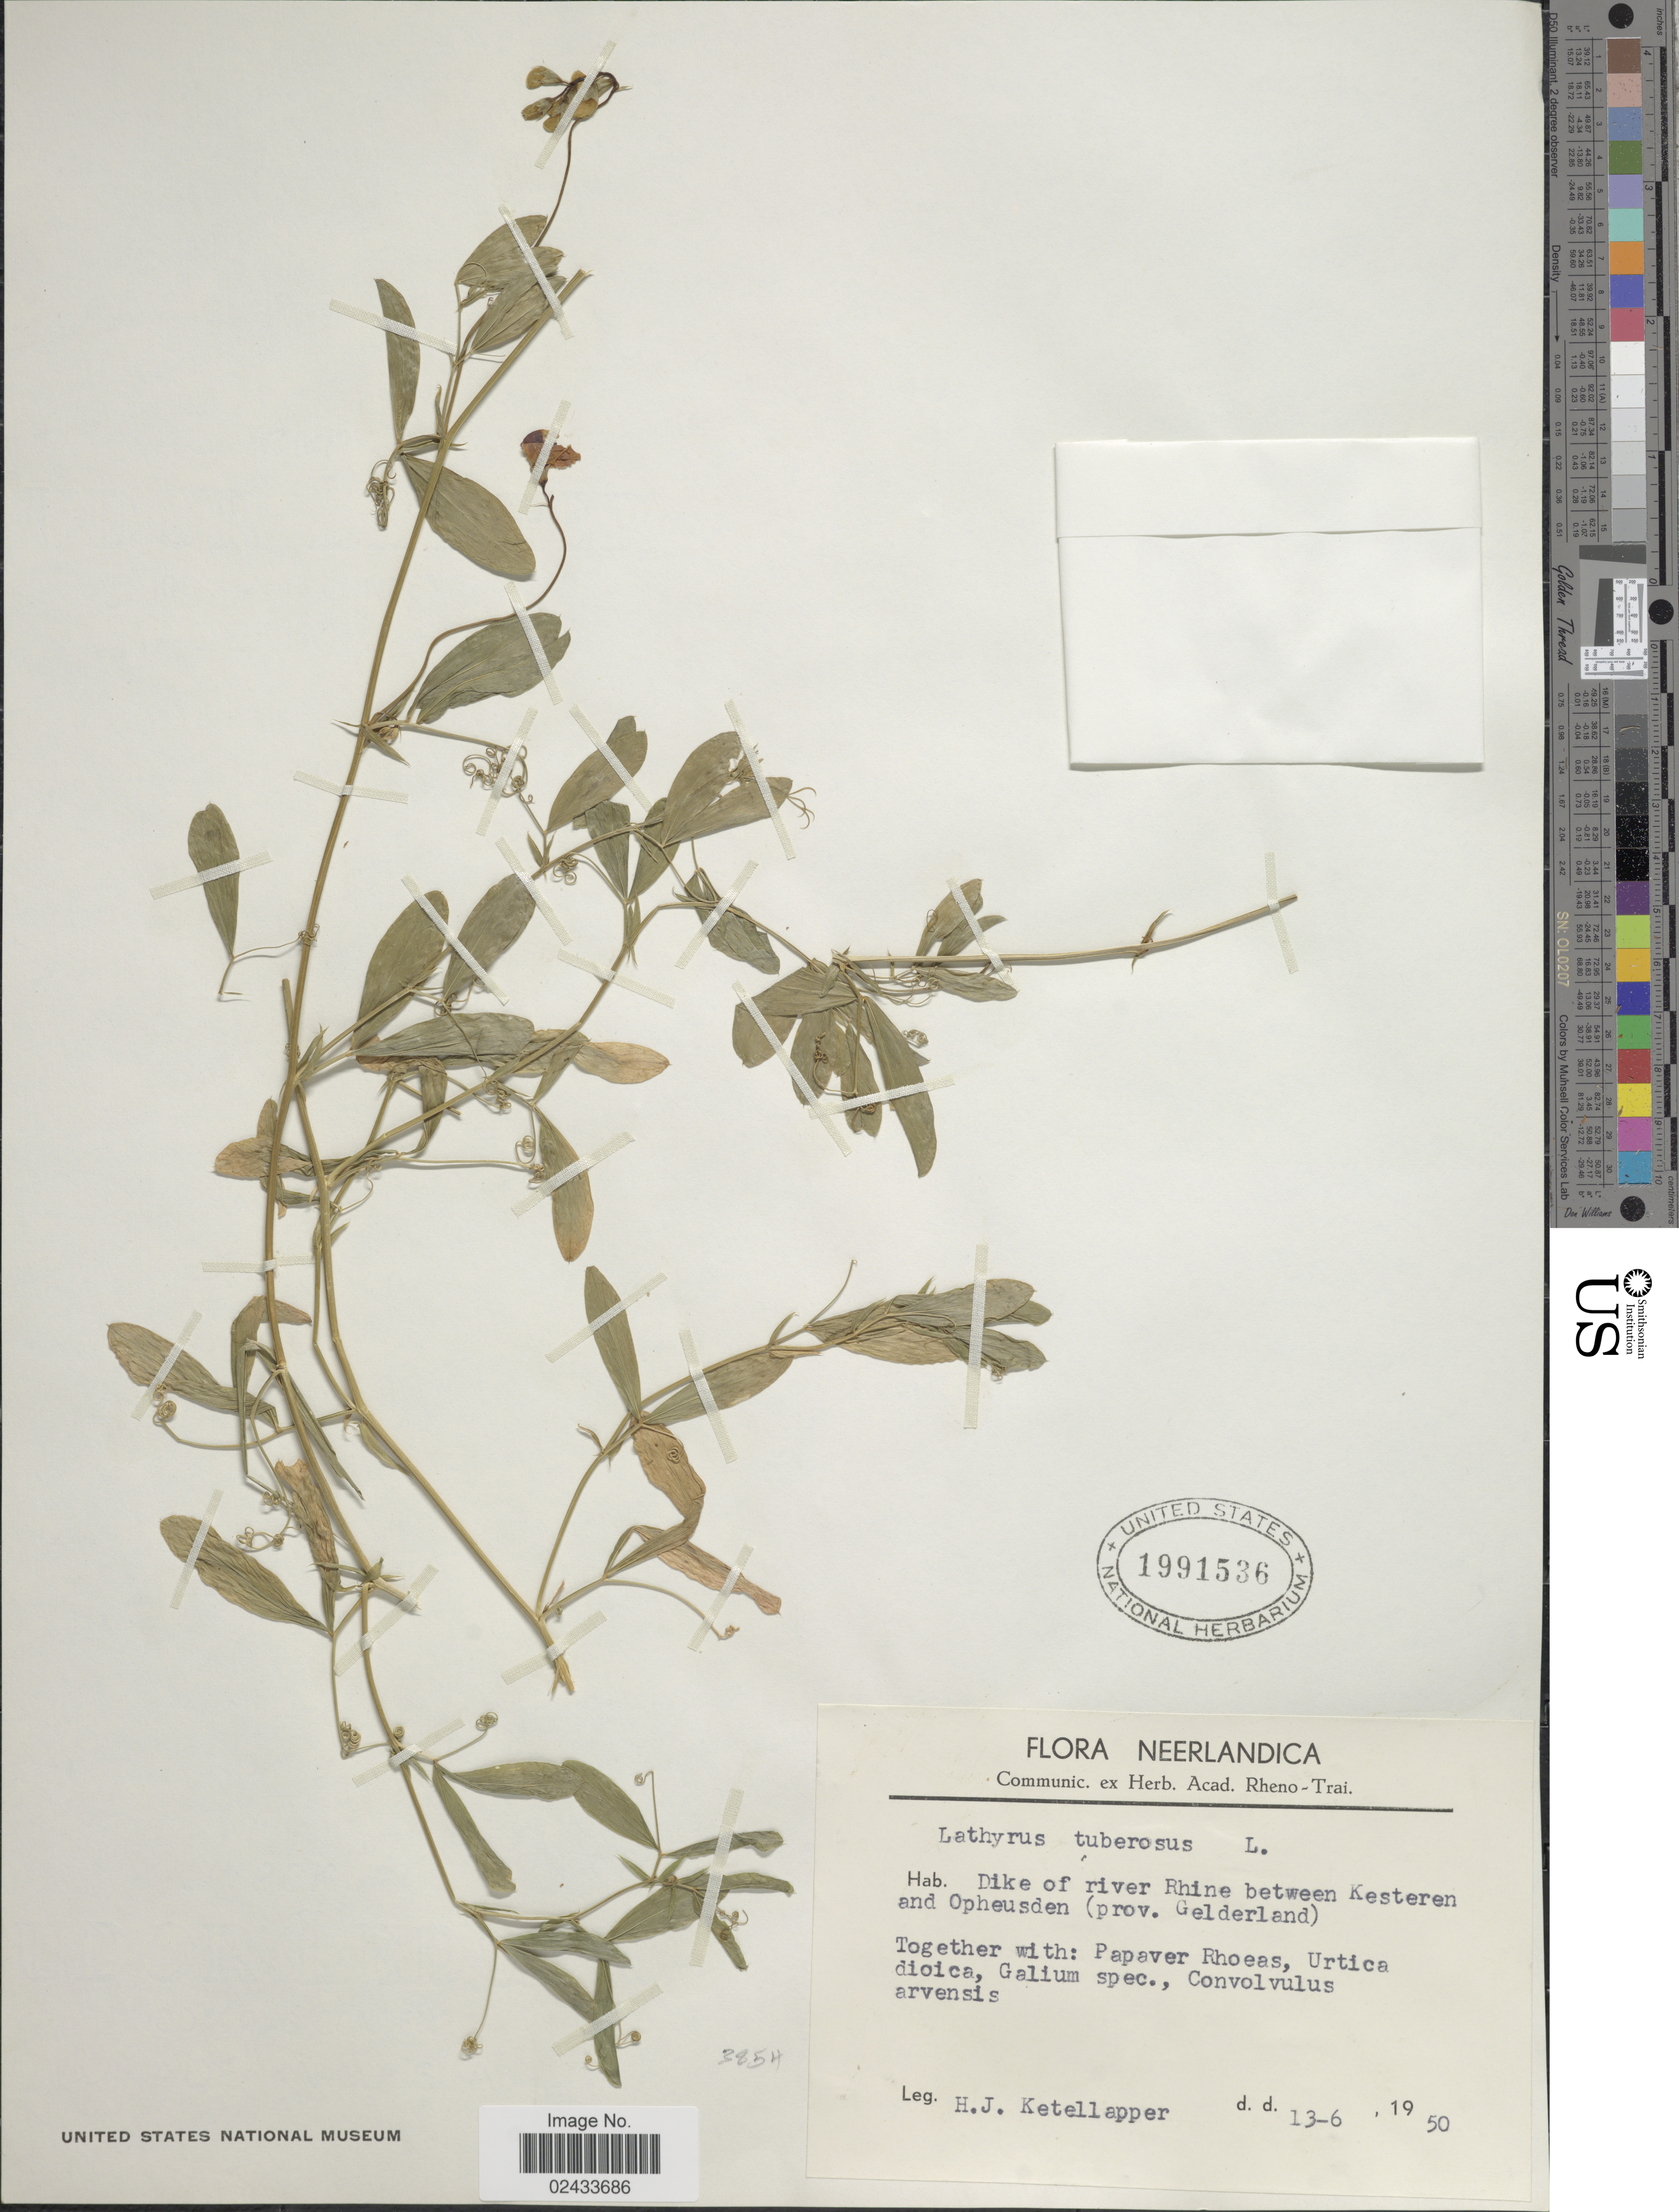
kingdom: Plantae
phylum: Tracheophyta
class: Magnoliopsida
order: Fabales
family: Fabaceae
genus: Lathyrus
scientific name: Lathyrus tuberosus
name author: L.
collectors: H. Ketellapper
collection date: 1950-06-13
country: Netherlands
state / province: Gelderland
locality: Dike of river Rhine between Kesteren and Opheusden (Prov. Gelderland)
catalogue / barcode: US 1991536